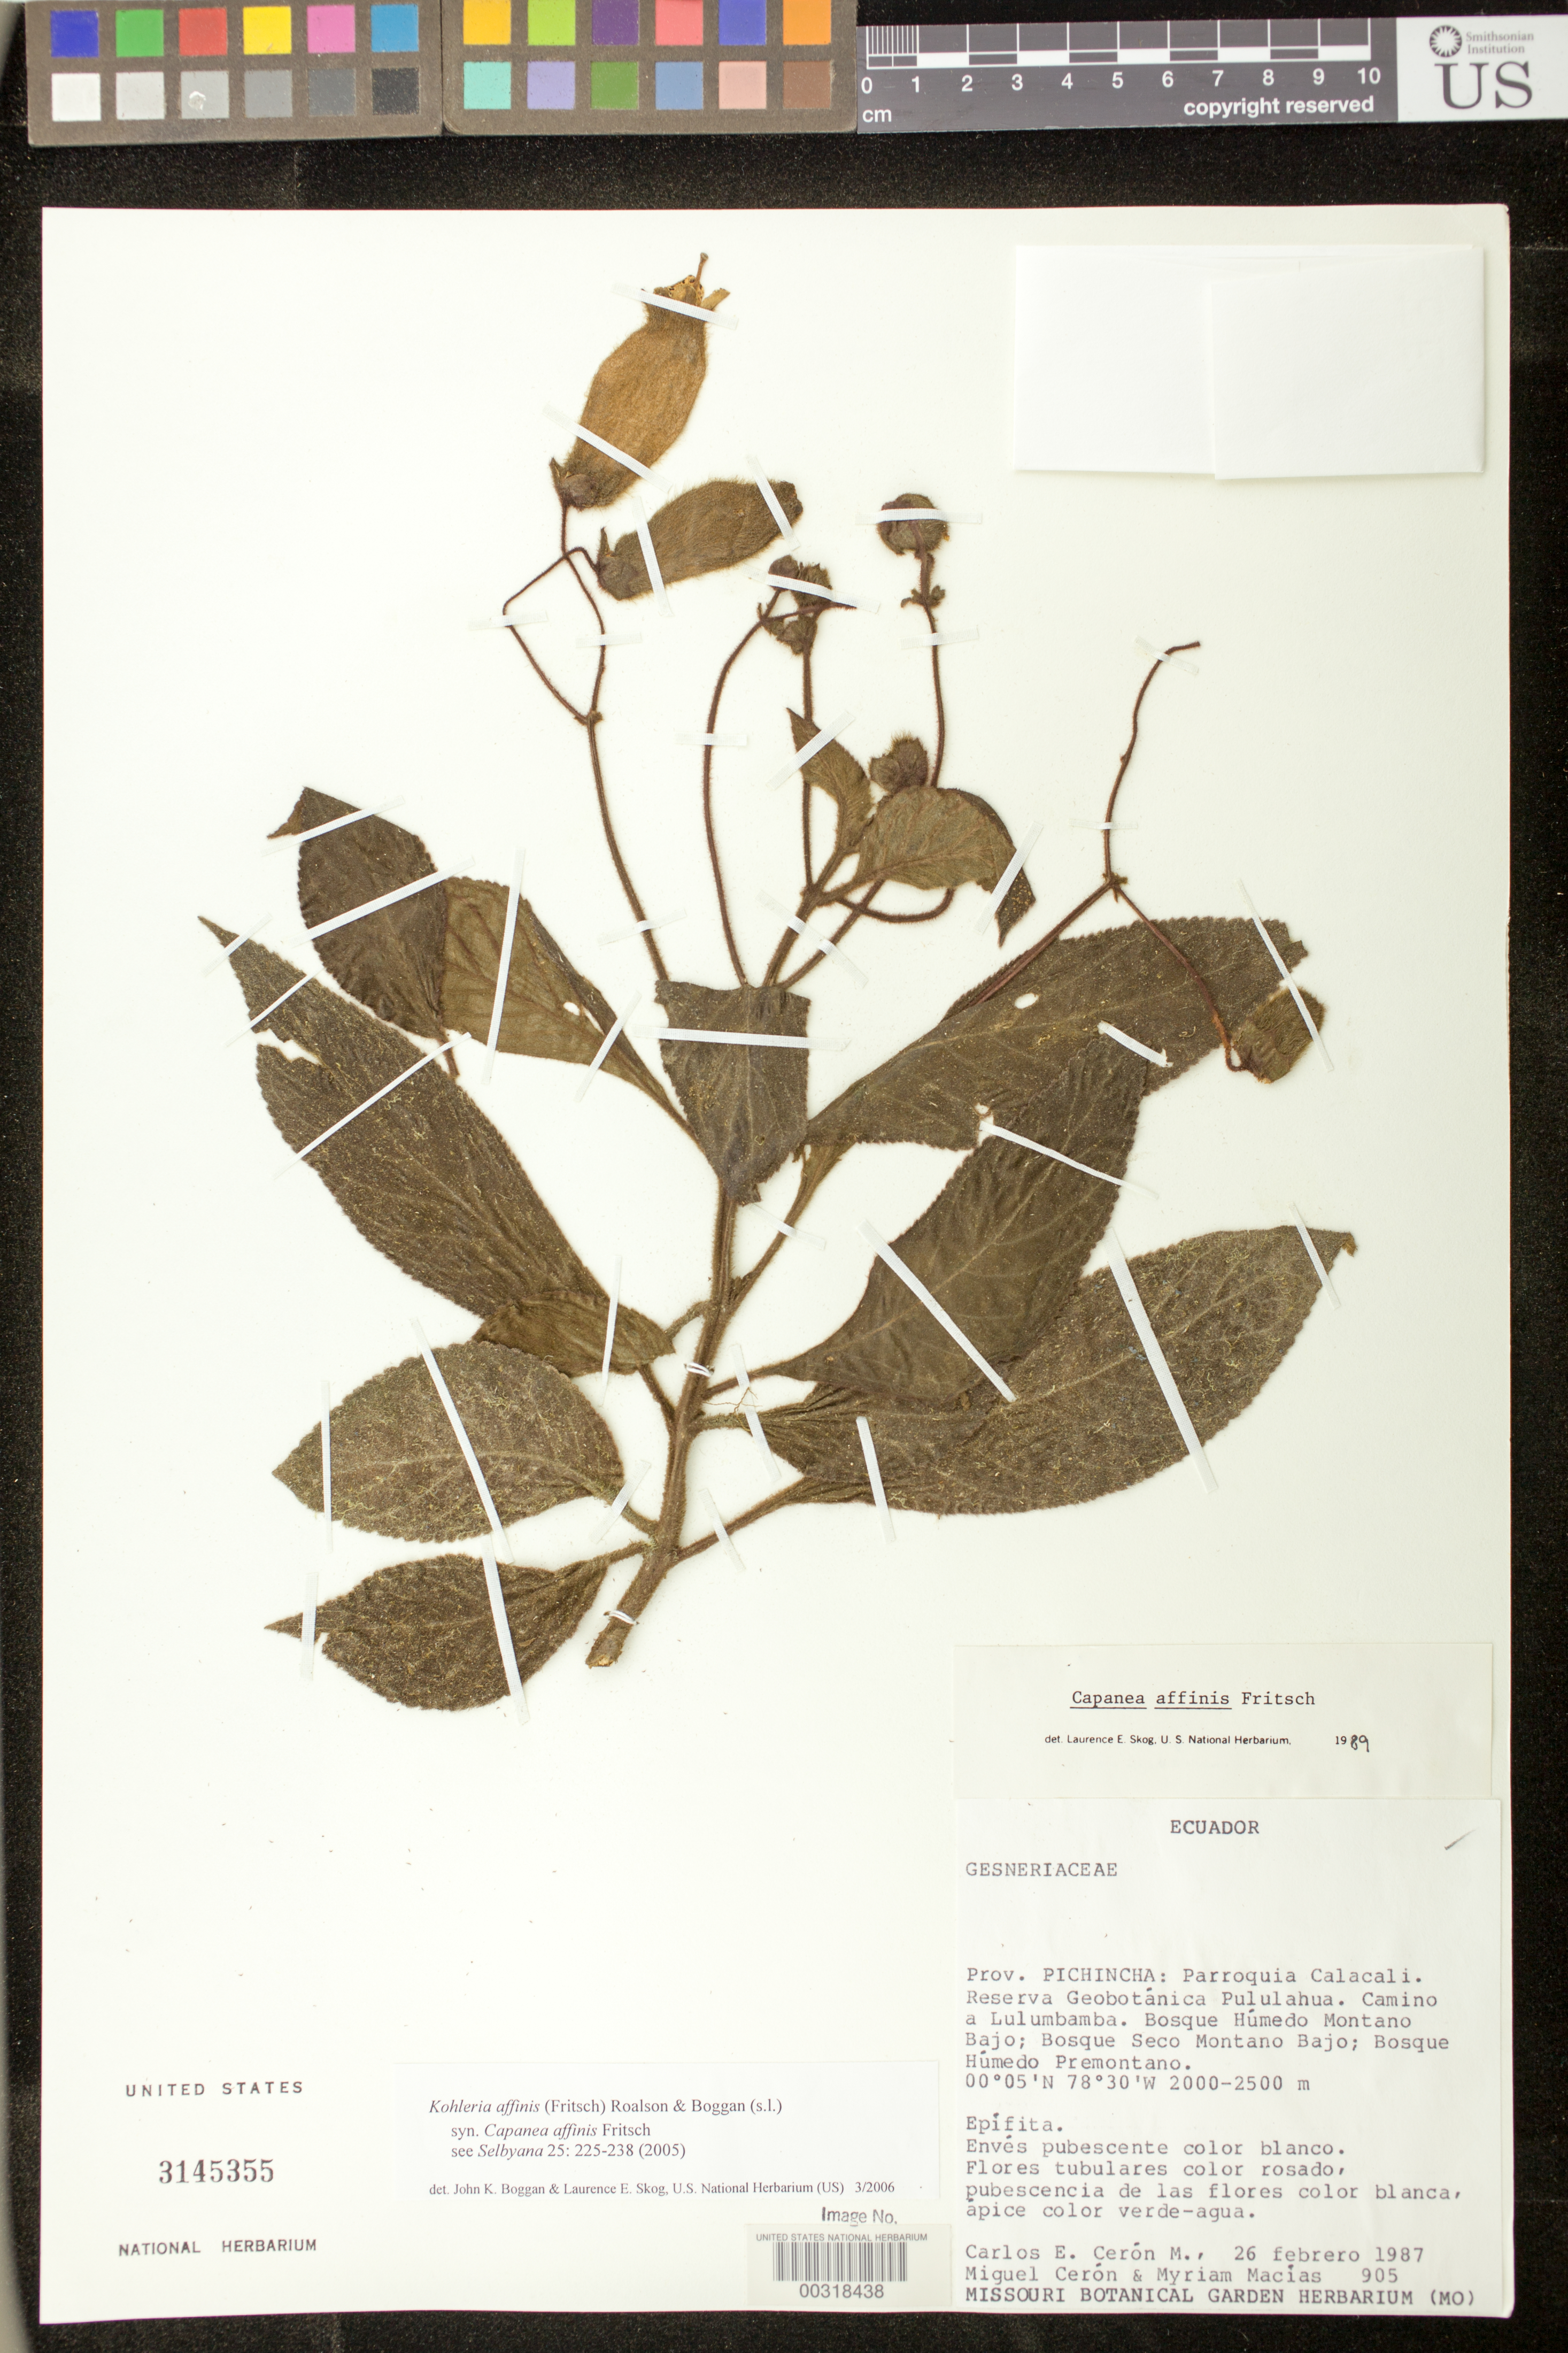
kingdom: Plantae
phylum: Tracheophyta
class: Magnoliopsida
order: Lamiales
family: Gesneriaceae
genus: Kohleria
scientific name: Kohleria affinis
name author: (Fritsch) Roalson & Boggan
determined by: Boggan, J. K.; Skog, L. E.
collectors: C. E. Cerón M., M. Cerón & M. Macias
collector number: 905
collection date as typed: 26 Feb 1987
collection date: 1987-02-26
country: Ecuador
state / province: Pichincha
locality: Parroquia Calacali, Reserva Geobotanica Pululahua, road to Lulumbamba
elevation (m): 2000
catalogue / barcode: US 3145355